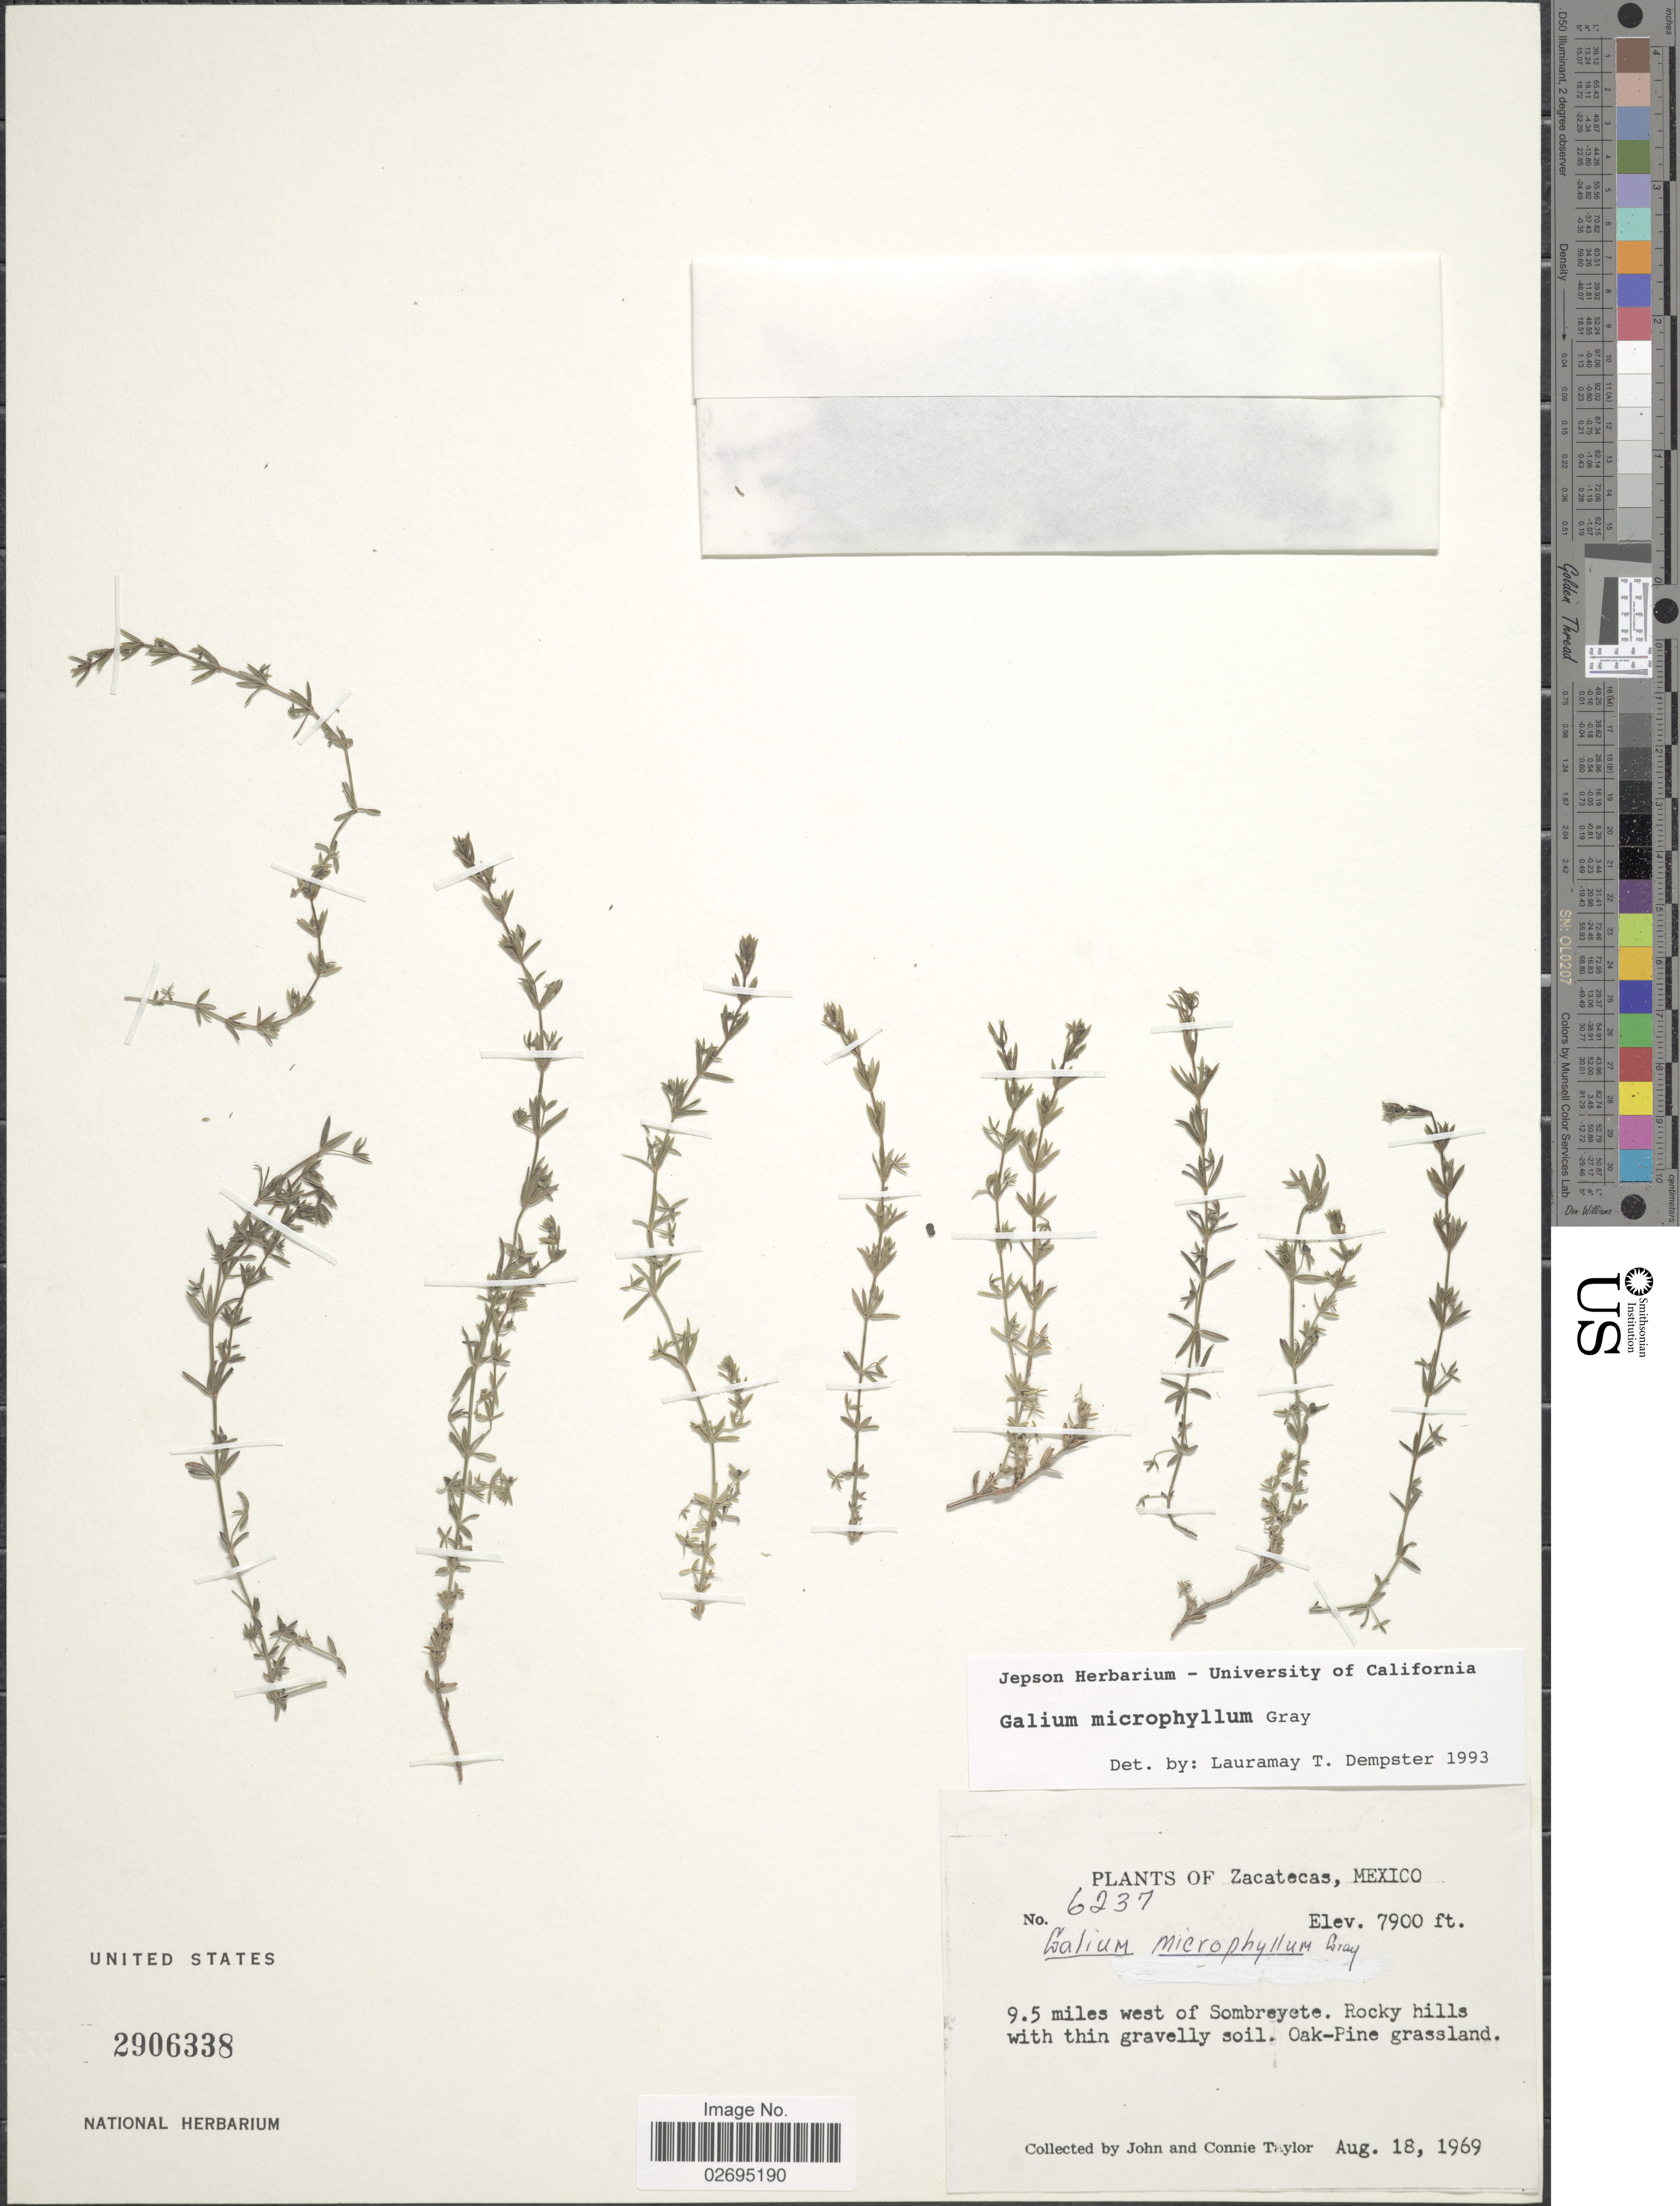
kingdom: Plantae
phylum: Tracheophyta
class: Magnoliopsida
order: Gentianales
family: Rubiaceae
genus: Galium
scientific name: Galium microphyllum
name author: A. Gray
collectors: J. Taylor & C. Taylor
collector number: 6237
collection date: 1969-08-18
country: Mexico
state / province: Zacatecas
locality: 9.5 miles west of Sombreyete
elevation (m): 2408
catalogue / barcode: US 2906338